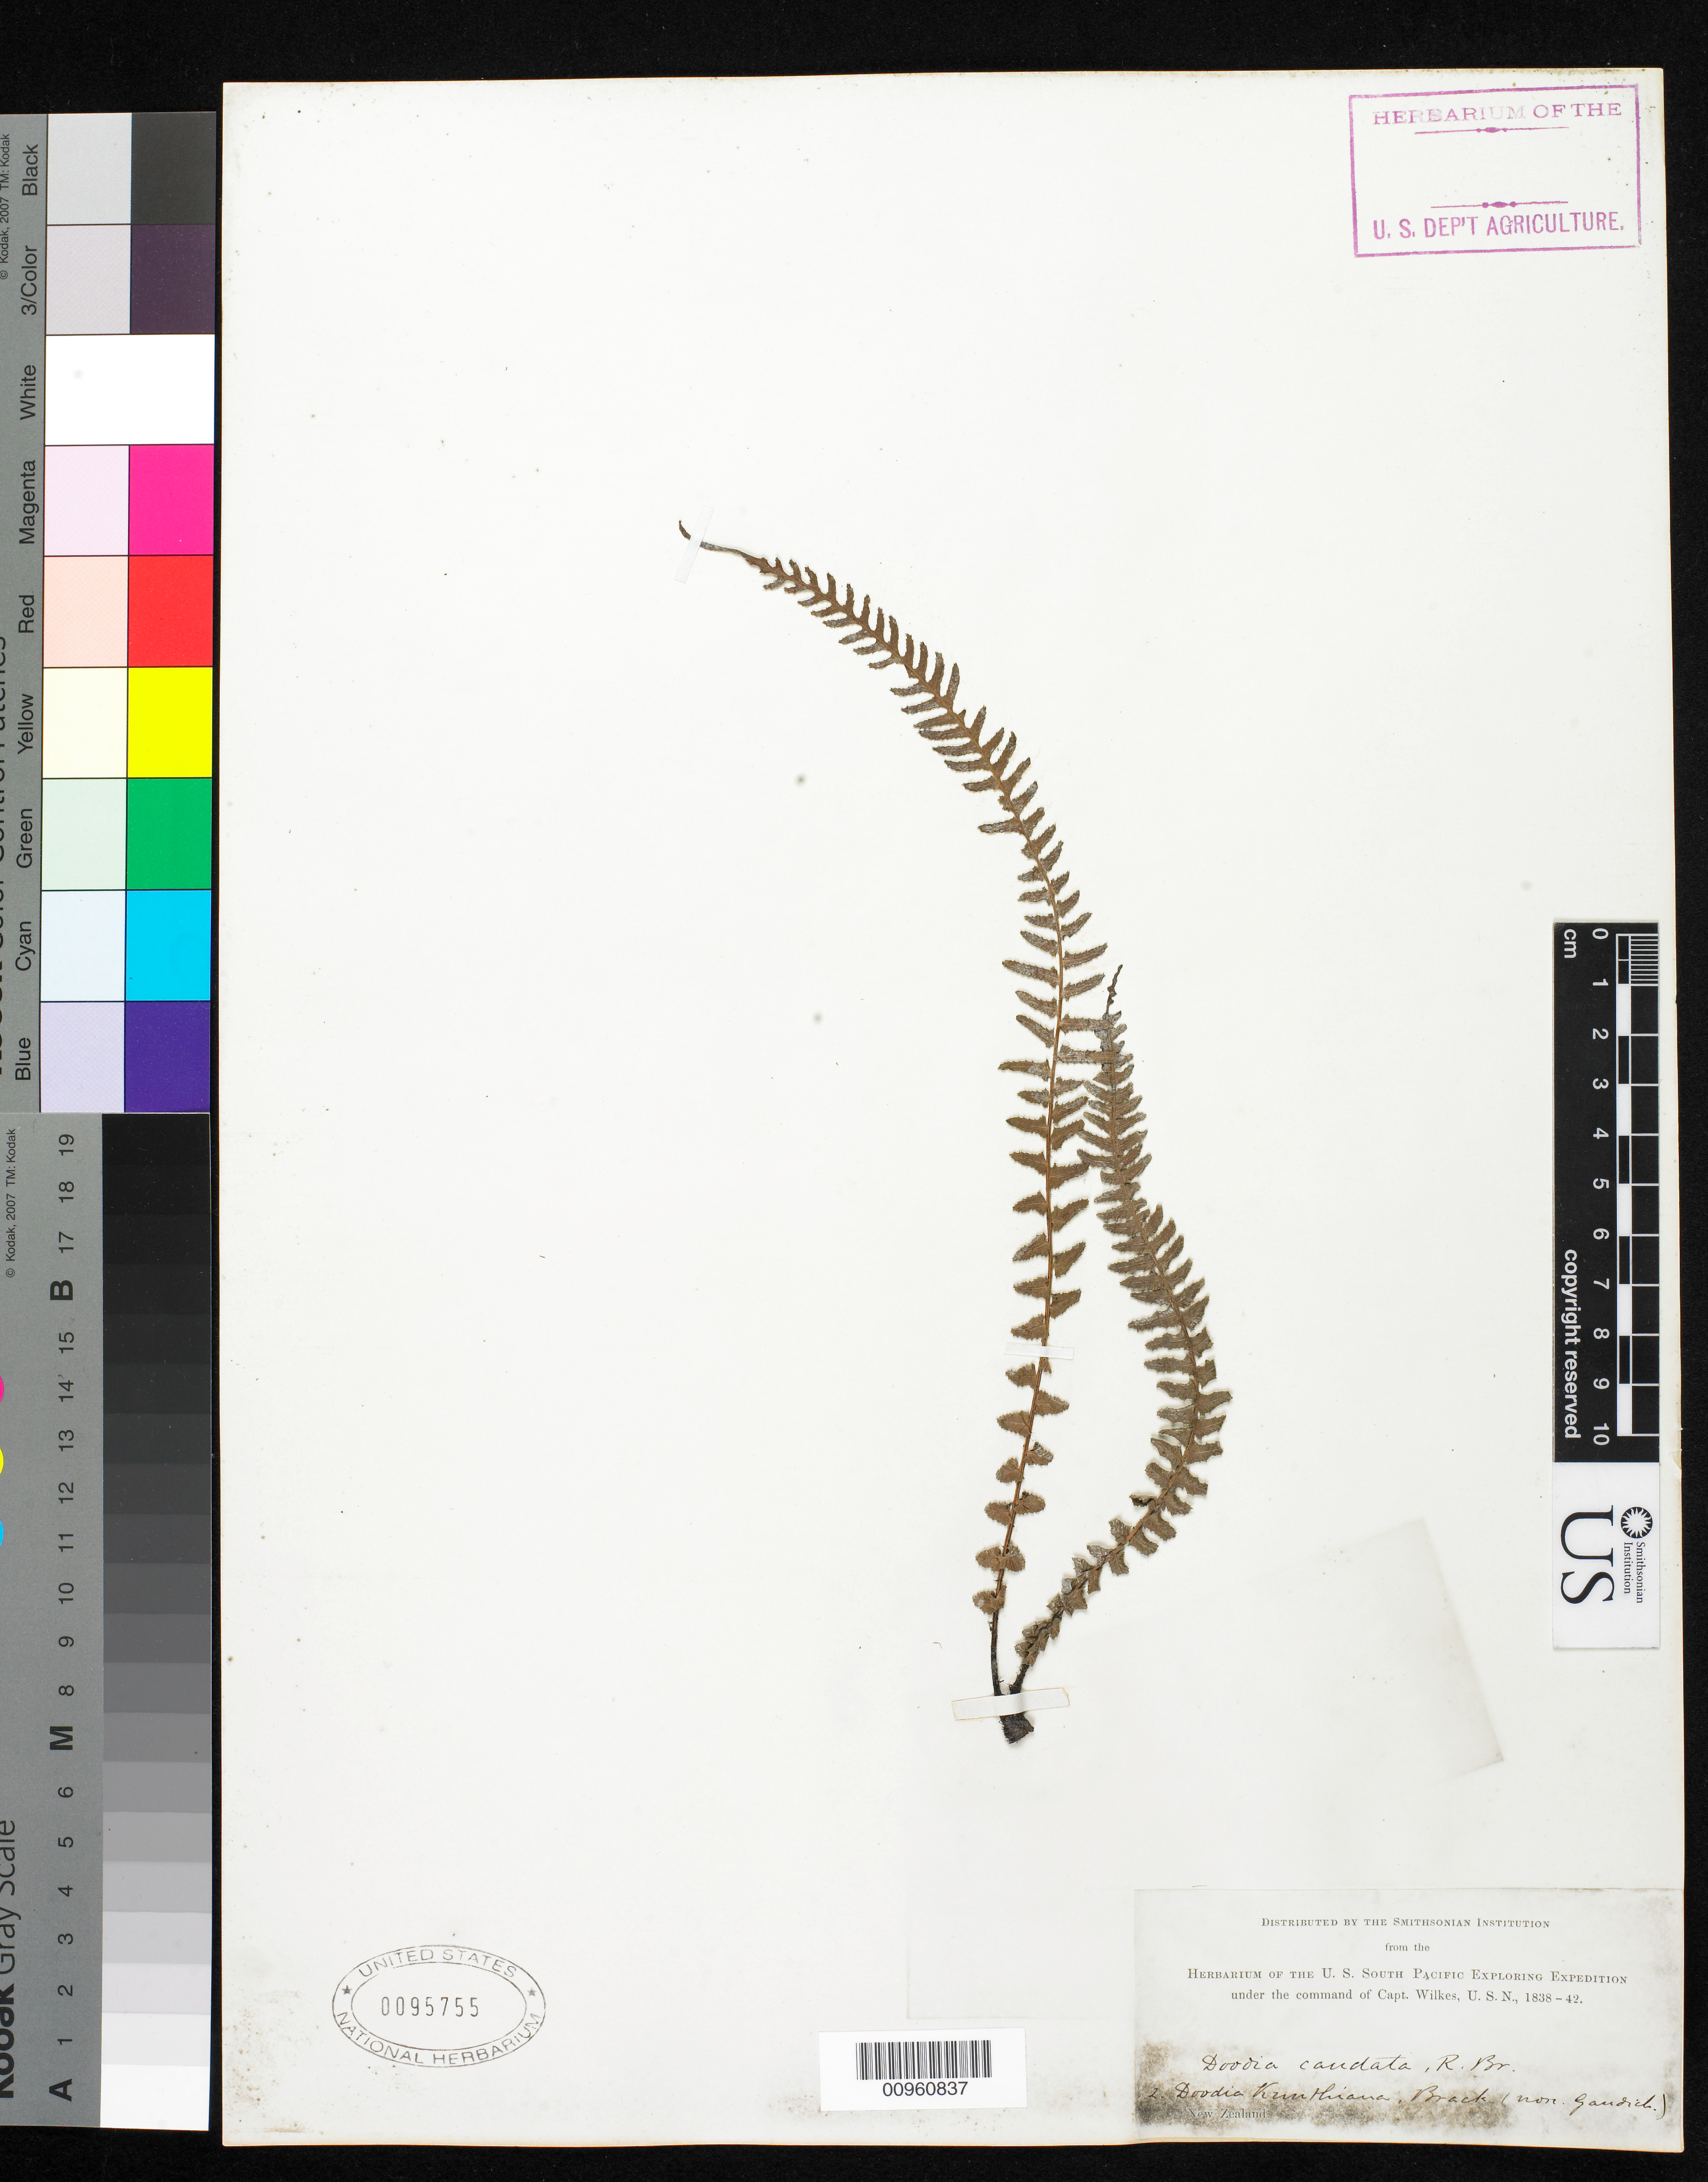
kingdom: Plantae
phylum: Tracheophyta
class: Polypodiopsida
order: Polypodiales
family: Blechnaceae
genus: Blechnum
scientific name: Blechnum spinulosum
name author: Poir.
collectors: Wilkes Explor. Exped.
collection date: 1838/1842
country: New Zealand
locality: New Zealand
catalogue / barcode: US 95755